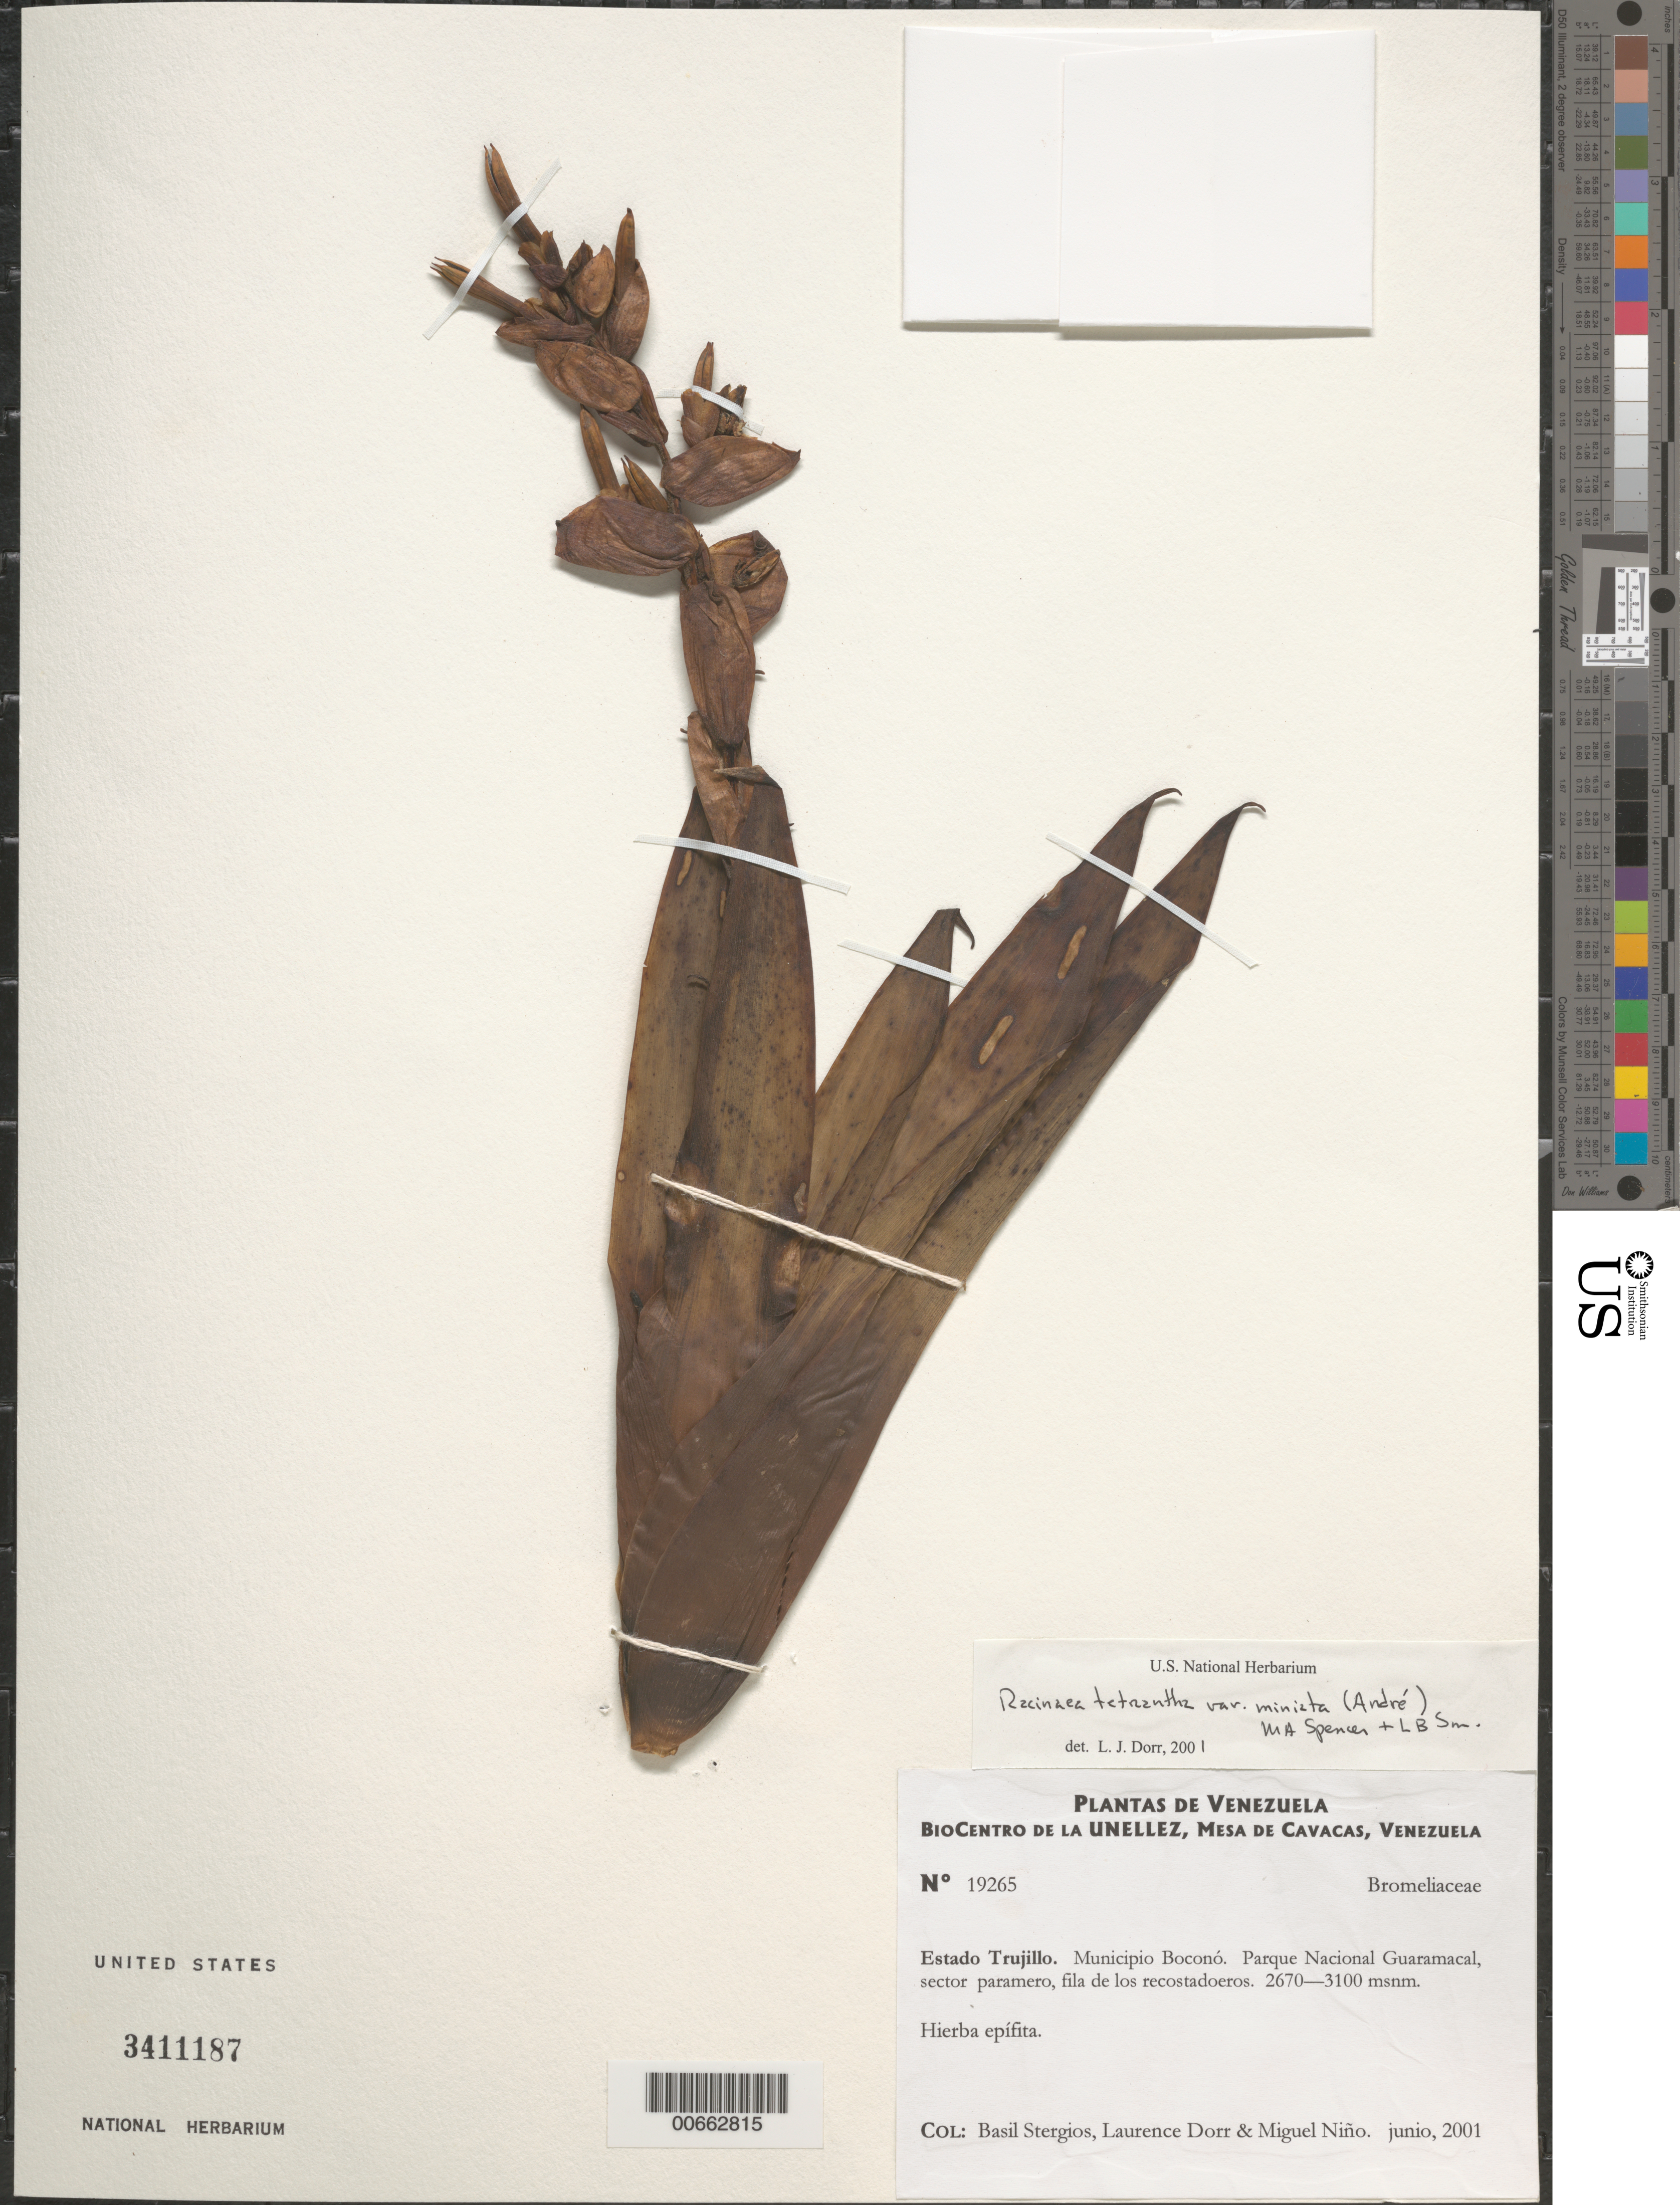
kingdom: Plantae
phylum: Tracheophyta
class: Liliopsida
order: Poales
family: Bromeliaceae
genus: Racinaea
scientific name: Racinaea tetrantha var. miniata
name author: (André) M.A. Spencer & L.B. Sm.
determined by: Dorr, L. J., (BOT), Smithsonian Institution - National Museum of Natural History (UNITED STATES)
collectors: B. G. Stergios, L. J. Dorr & S. M. Niño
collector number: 19265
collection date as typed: Jun 2001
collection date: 2001-06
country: Venezuela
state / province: Trujillo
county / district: Boconó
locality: Parque Nacional Guaramacal, sector paramero fila de los Recostaderos.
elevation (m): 2670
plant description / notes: PORT, US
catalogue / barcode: US 3411187